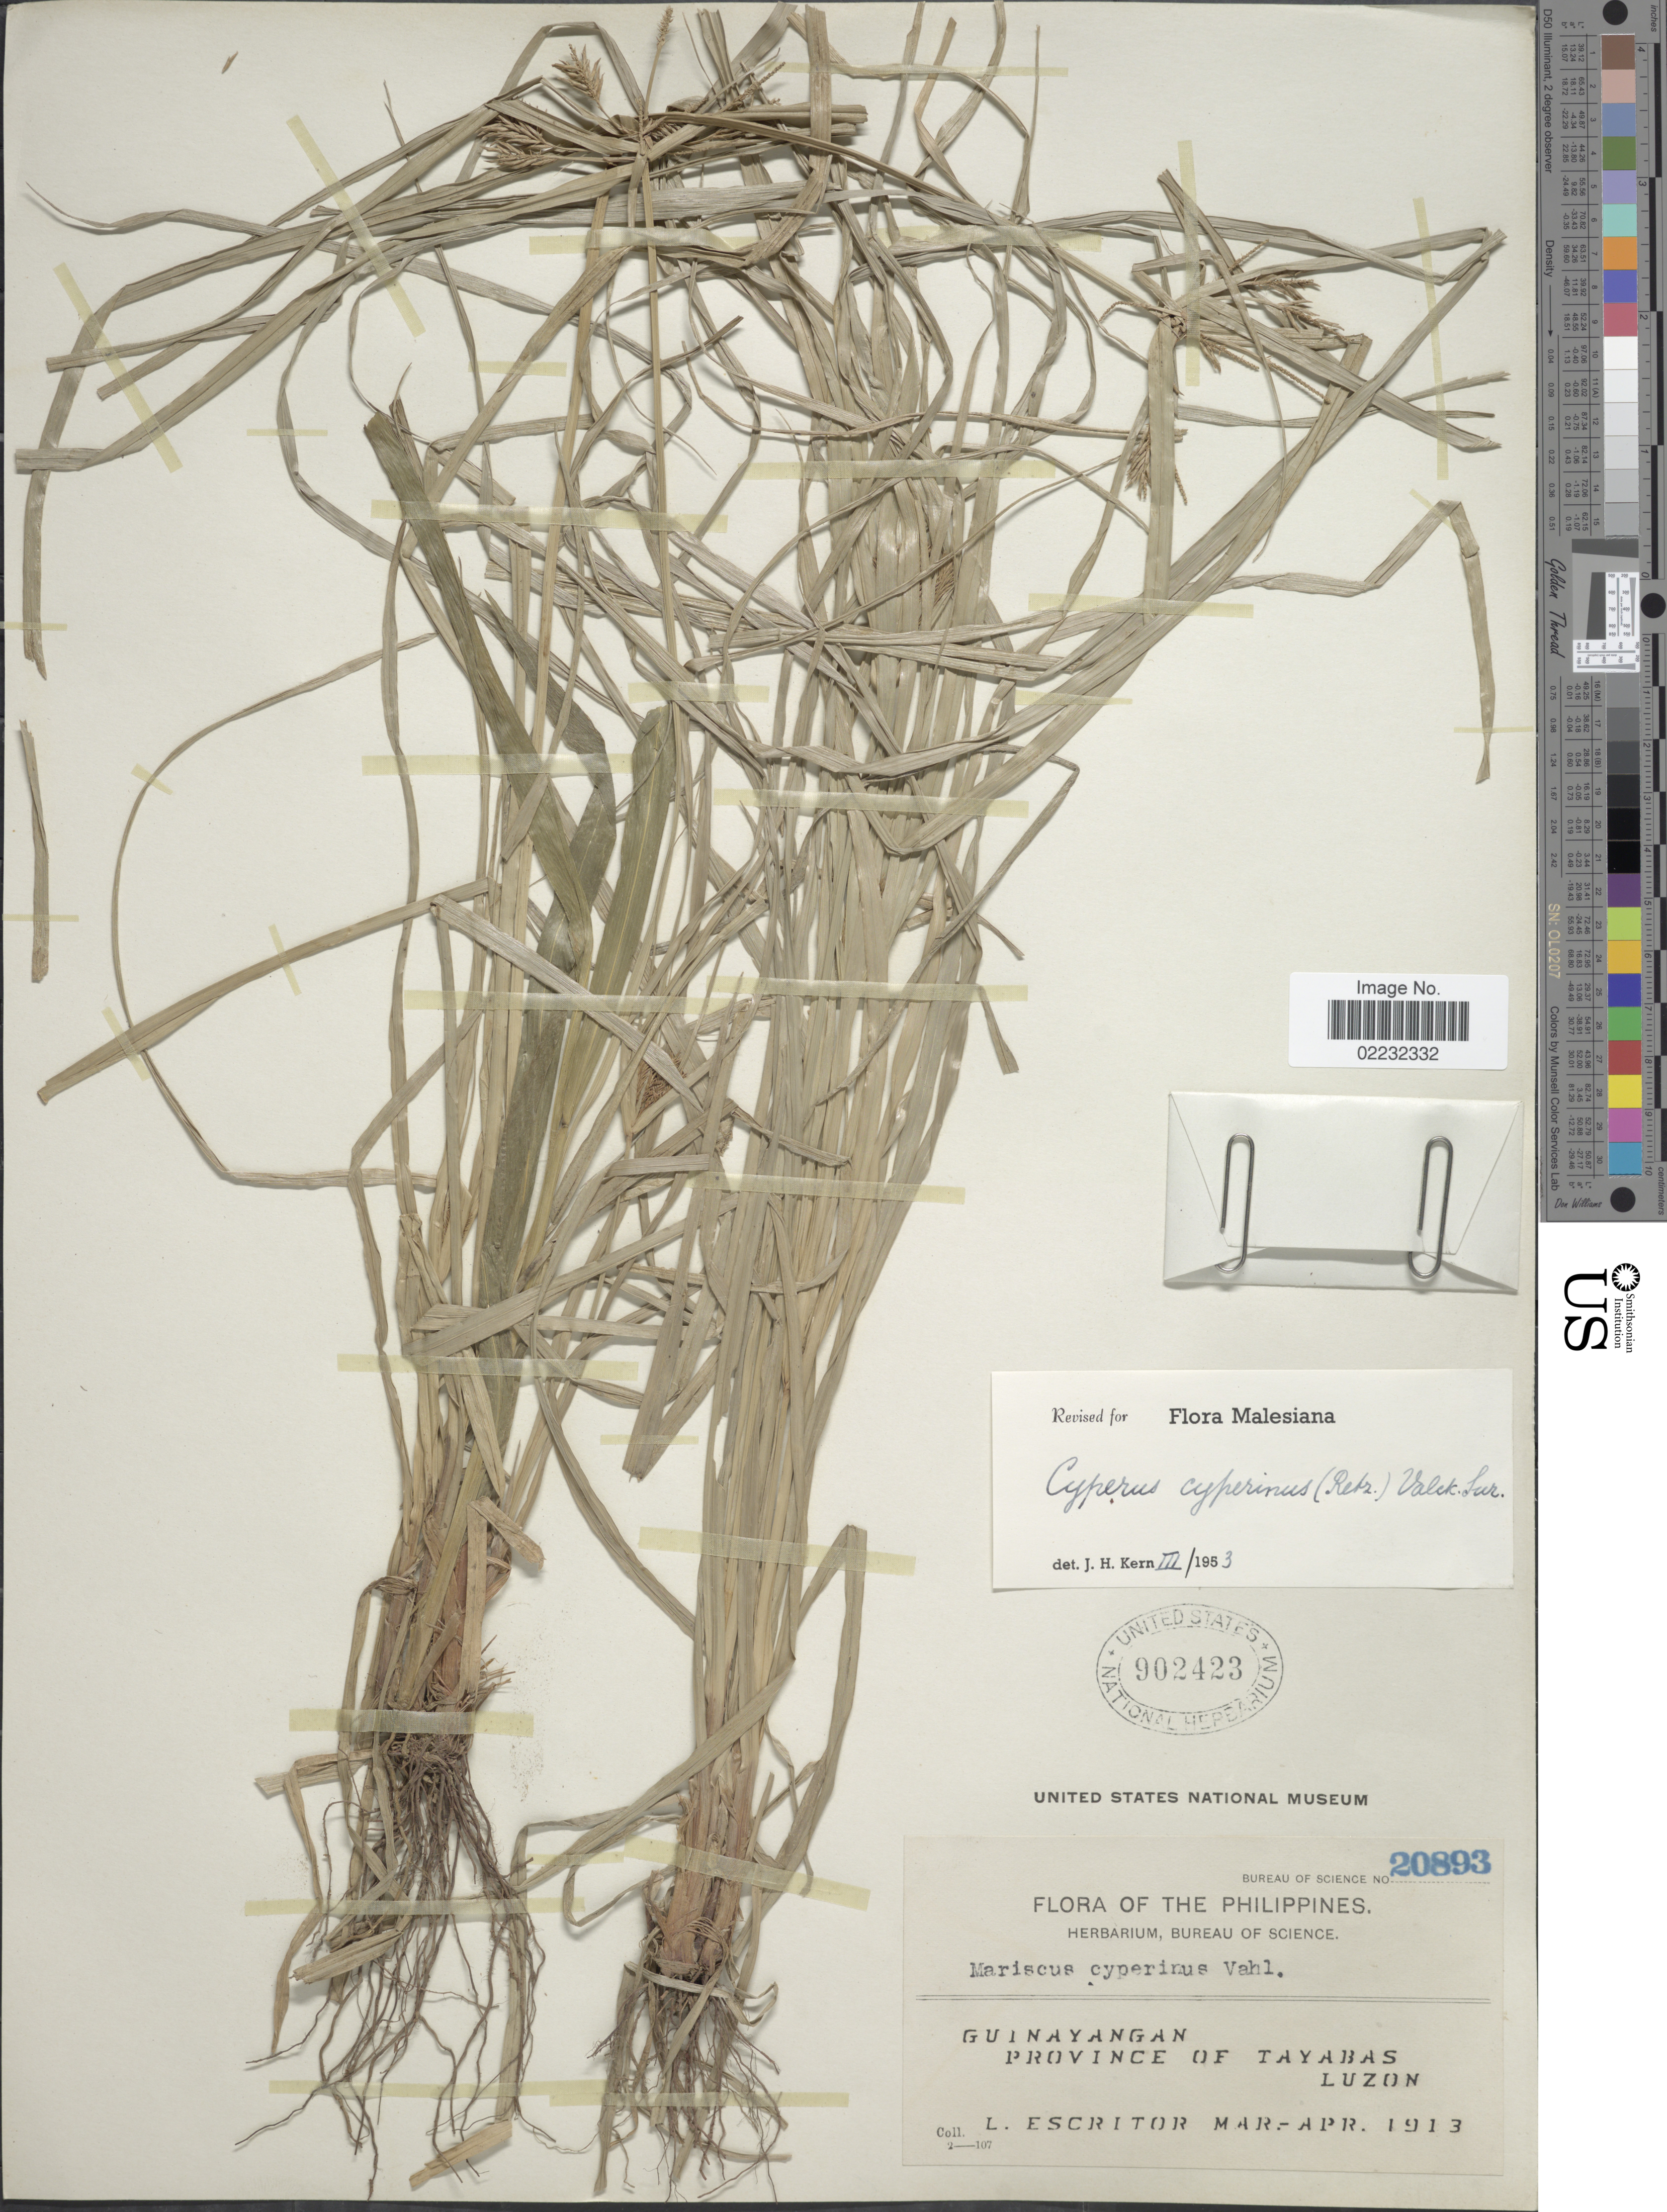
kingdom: Plantae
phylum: Tracheophyta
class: Liliopsida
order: Poales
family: Cyperaceae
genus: Cyperus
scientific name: Cyperus cyperinus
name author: (Retz.) Valck. Sur.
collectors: L. Escritor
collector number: Bureau of Science 20893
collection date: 1913-03/1913-04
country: Philippines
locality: Guinayangan, Province of Tayabas, Luzon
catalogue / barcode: US 902423